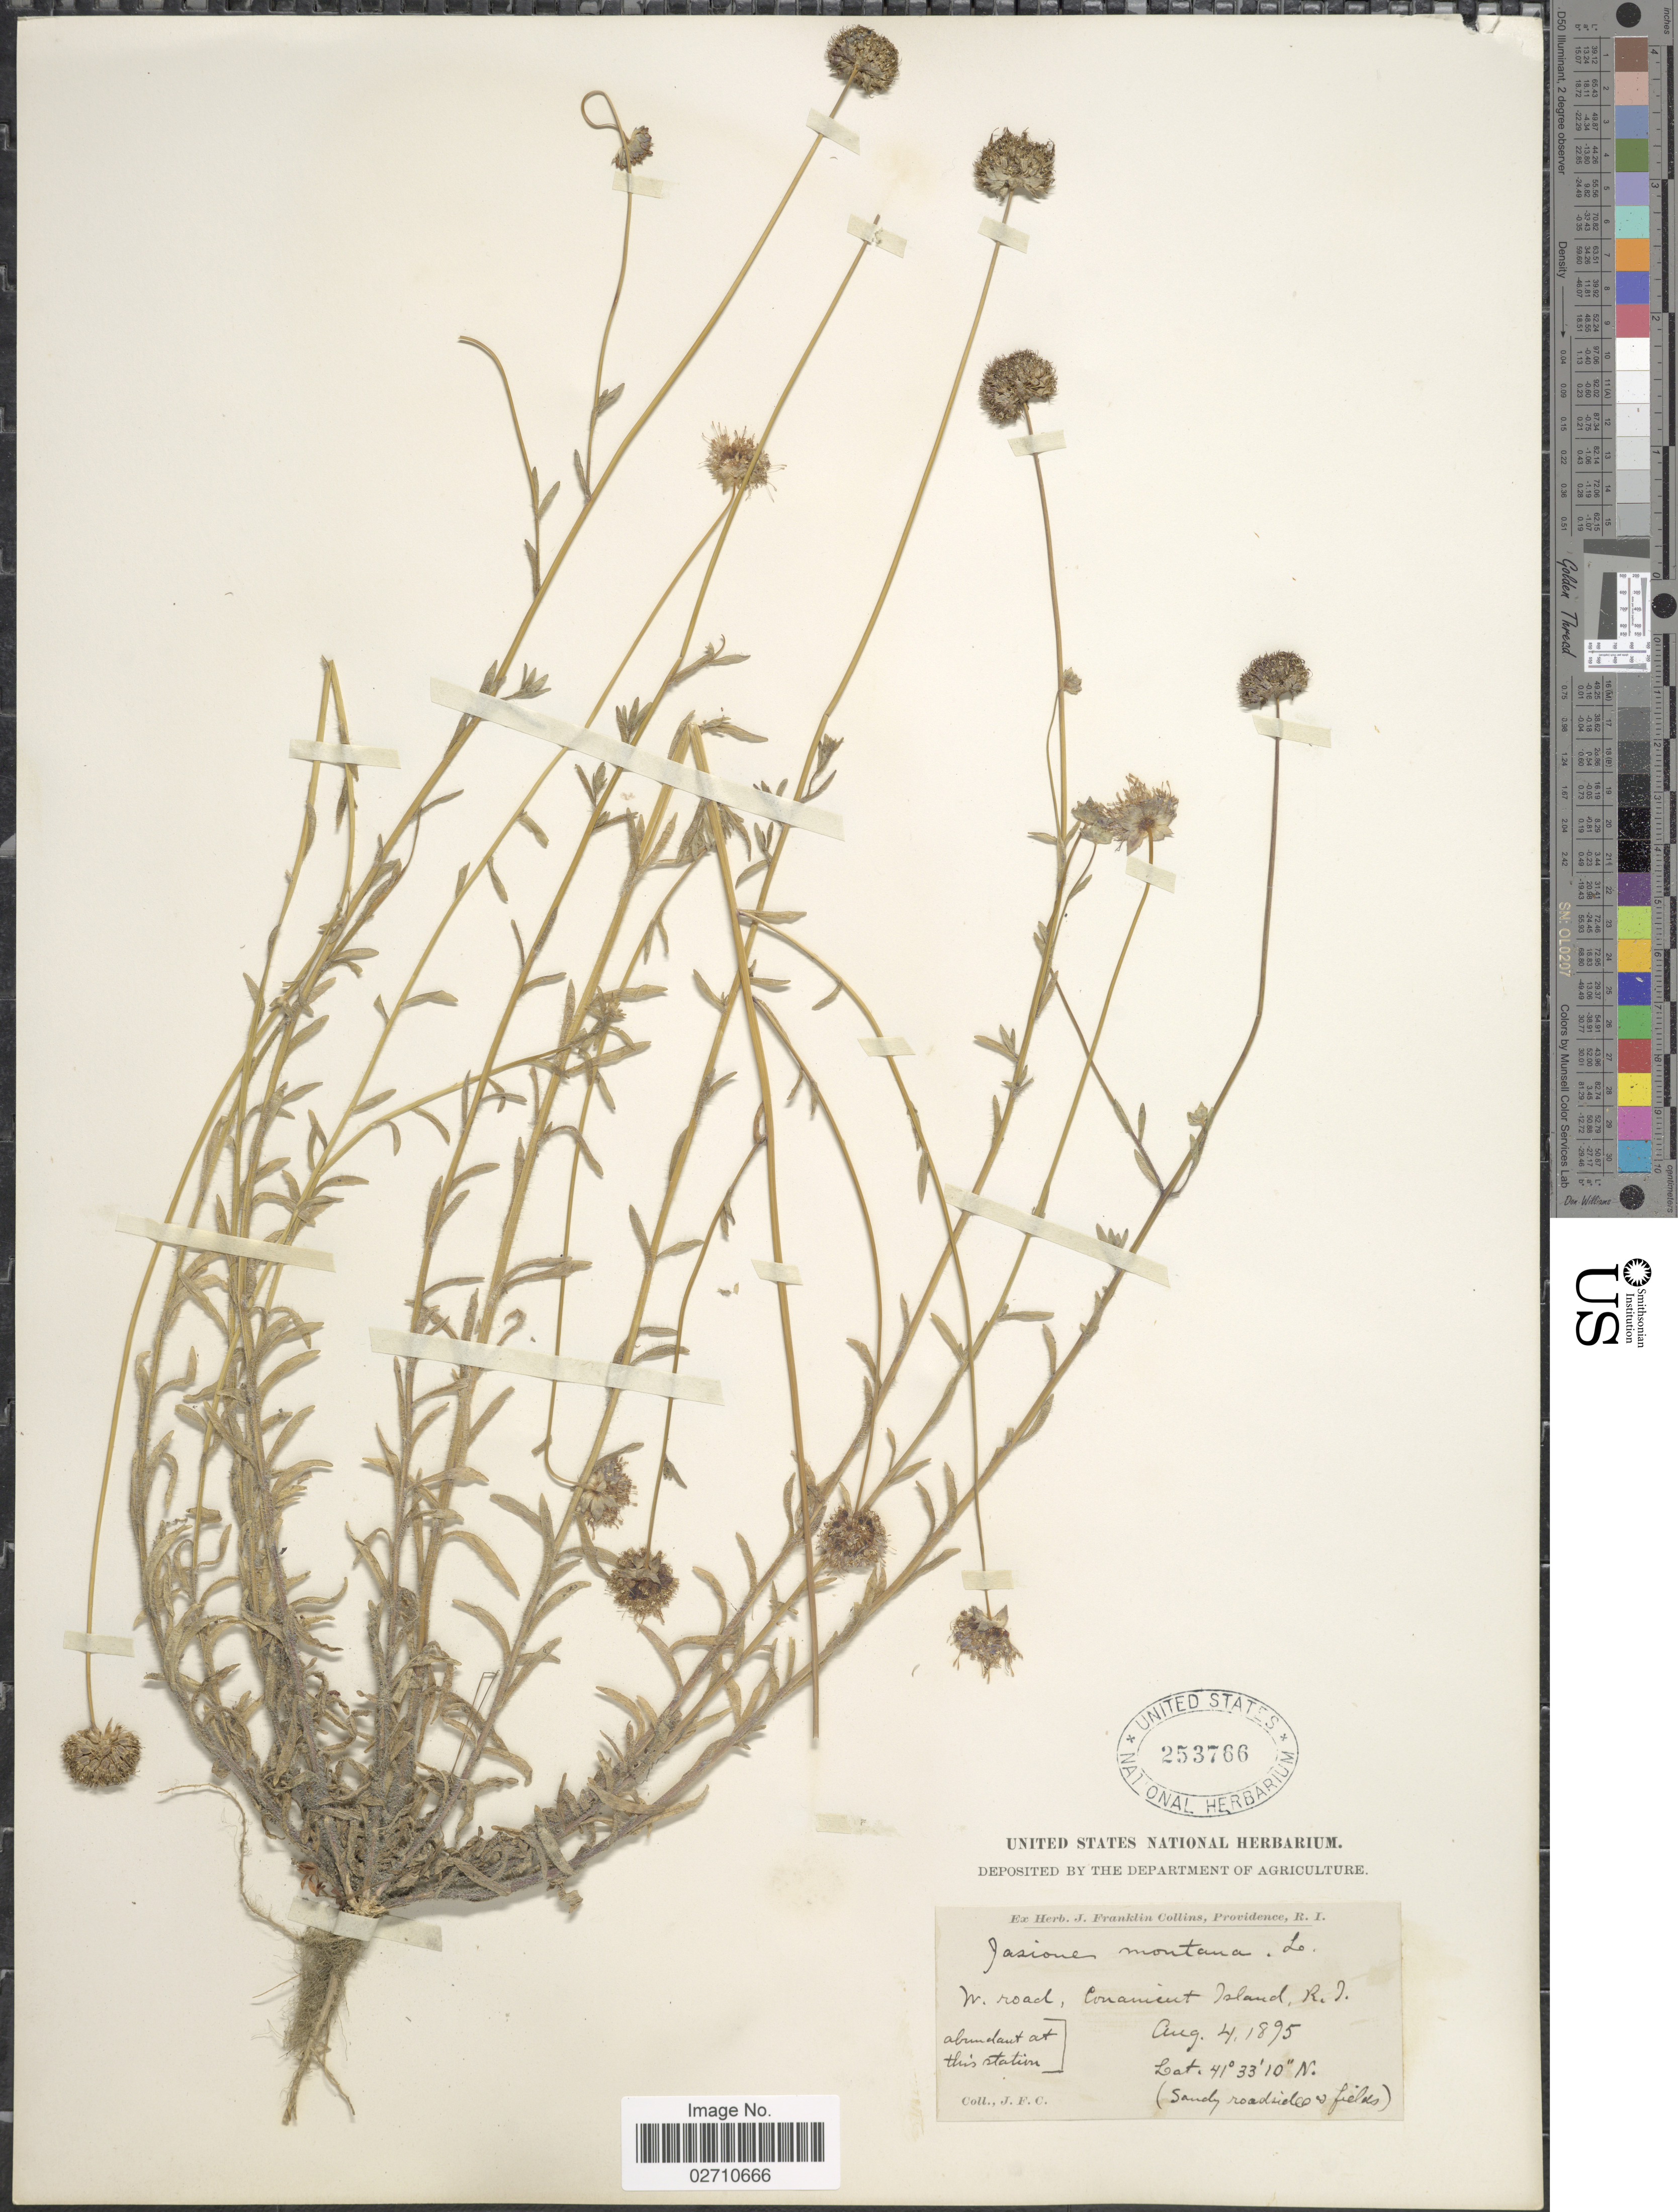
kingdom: Plantae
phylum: Tracheophyta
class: Magnoliopsida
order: Asterales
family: Campanulaceae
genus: Jasione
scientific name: Jasione montana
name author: L.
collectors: J. Collins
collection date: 1895-08-04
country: United States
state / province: Rhode Island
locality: W. road, Conanicut Island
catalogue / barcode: US 253766